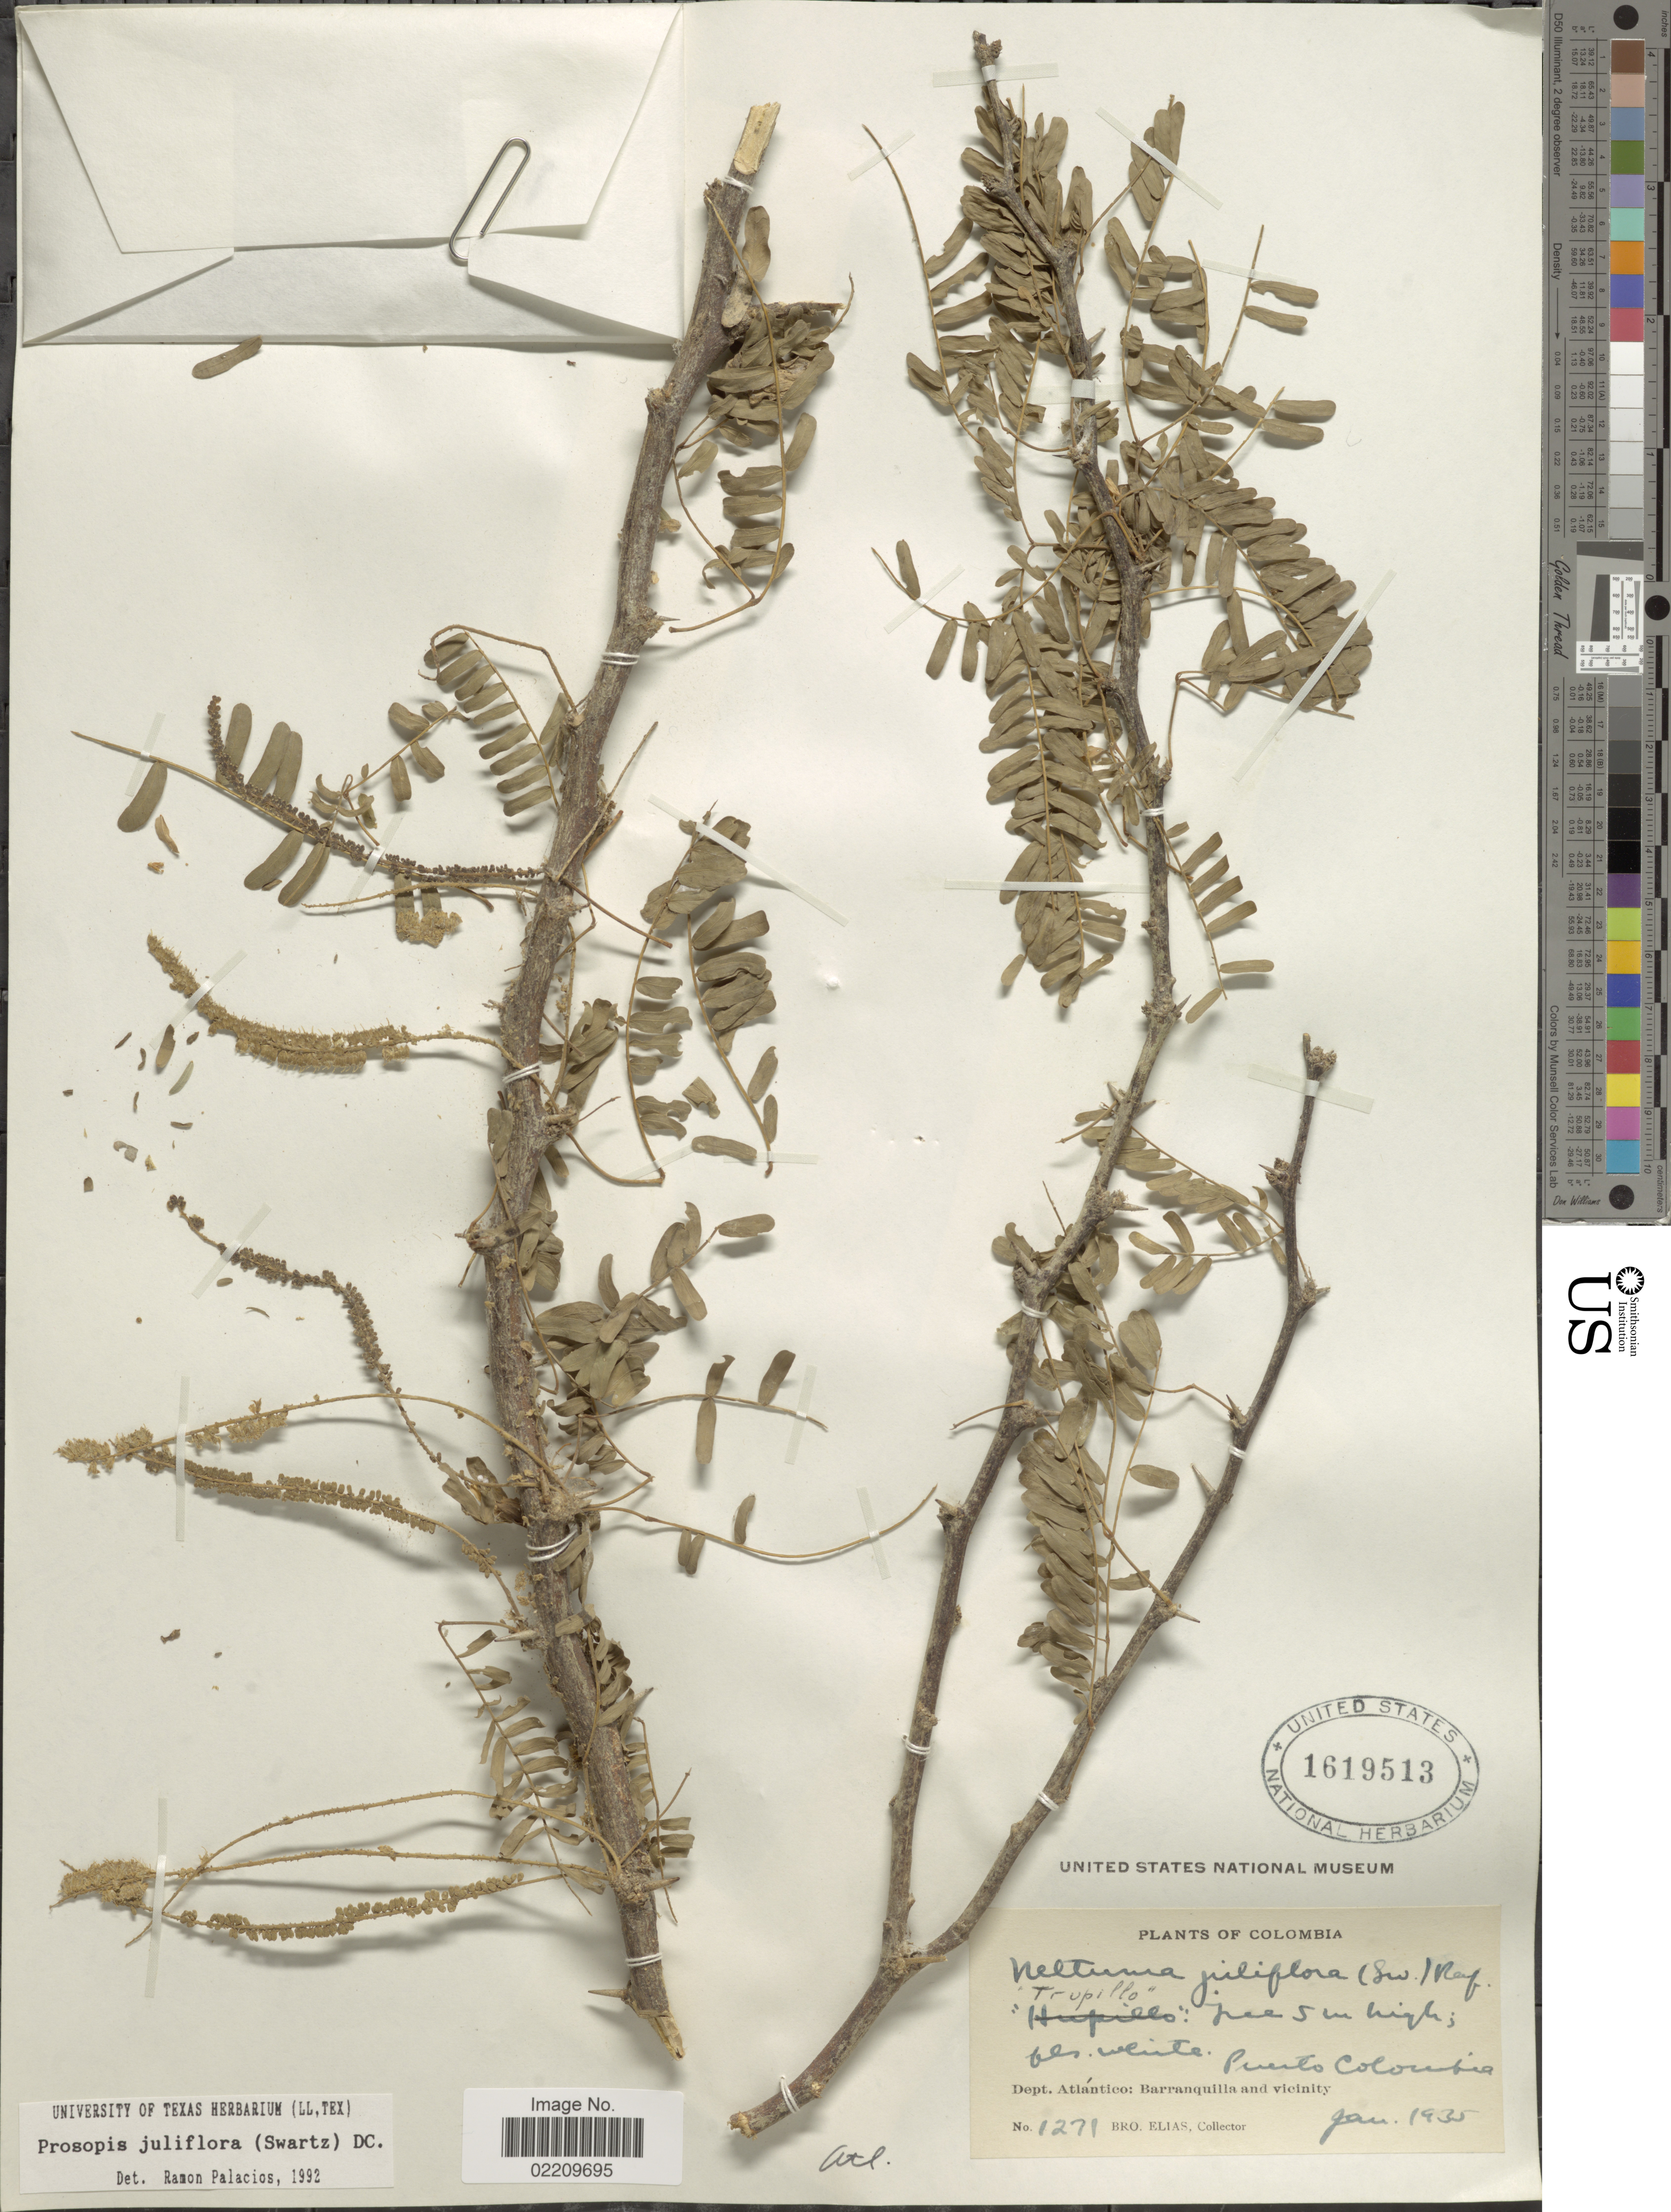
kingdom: Plantae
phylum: Tracheophyta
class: Magnoliopsida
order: Fabales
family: Fabaceae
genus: Neltuma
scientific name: Neltuma juliflora var. juliflora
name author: (Sw.) Raf.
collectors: Bro. Elias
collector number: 1271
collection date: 1935-01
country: Colombia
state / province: Atlántico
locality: Puerto Colombia. Dept. Atlántico: Barranquilla and vicinity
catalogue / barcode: US 1619513